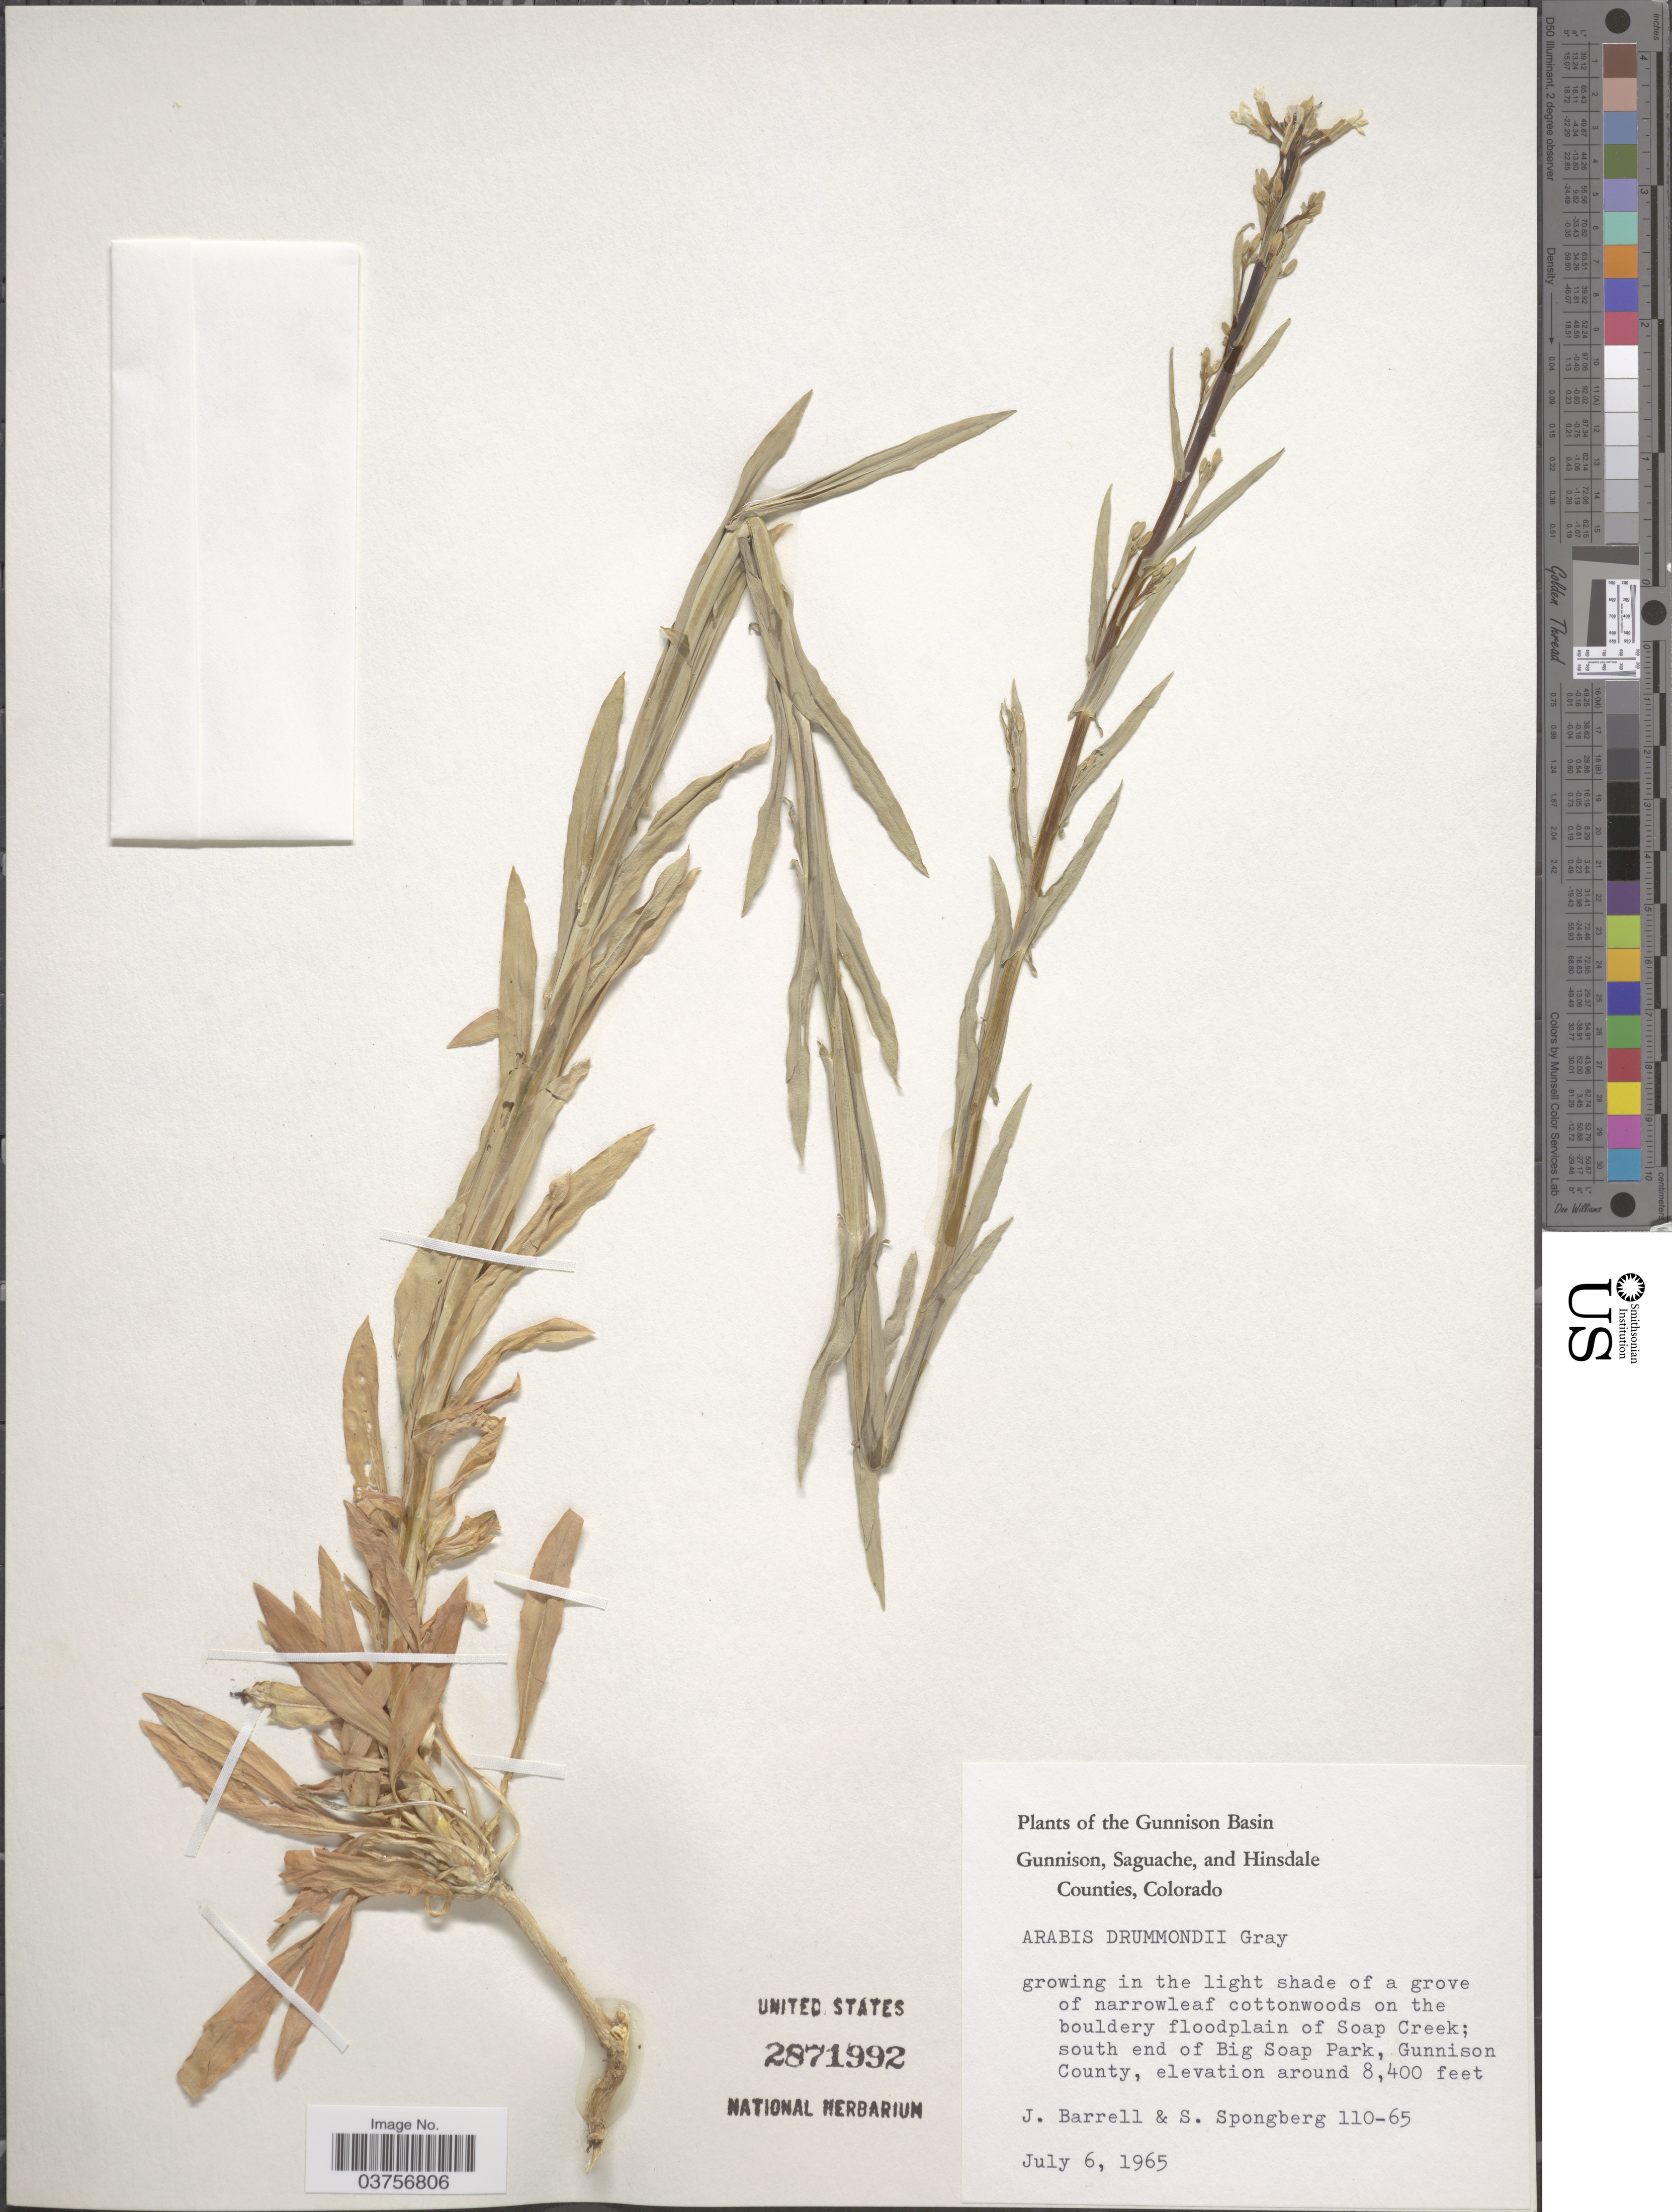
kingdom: Plantae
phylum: Tracheophyta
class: Magnoliopsida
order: Brassicales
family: Brassicaceae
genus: Arabis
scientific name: Arabis drummondii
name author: A. Gray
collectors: J. Barrell & S. A.Spongberg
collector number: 110-65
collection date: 1965-07-06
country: United States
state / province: Colorado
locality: The Gunnison Basin. Growing in the light shade of a grove of narrowleaf cottonwoods on the bouldery floodplain of Soap Creek; south end of Big Soap Park, Gunnison County.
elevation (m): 2560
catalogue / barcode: US 2871992